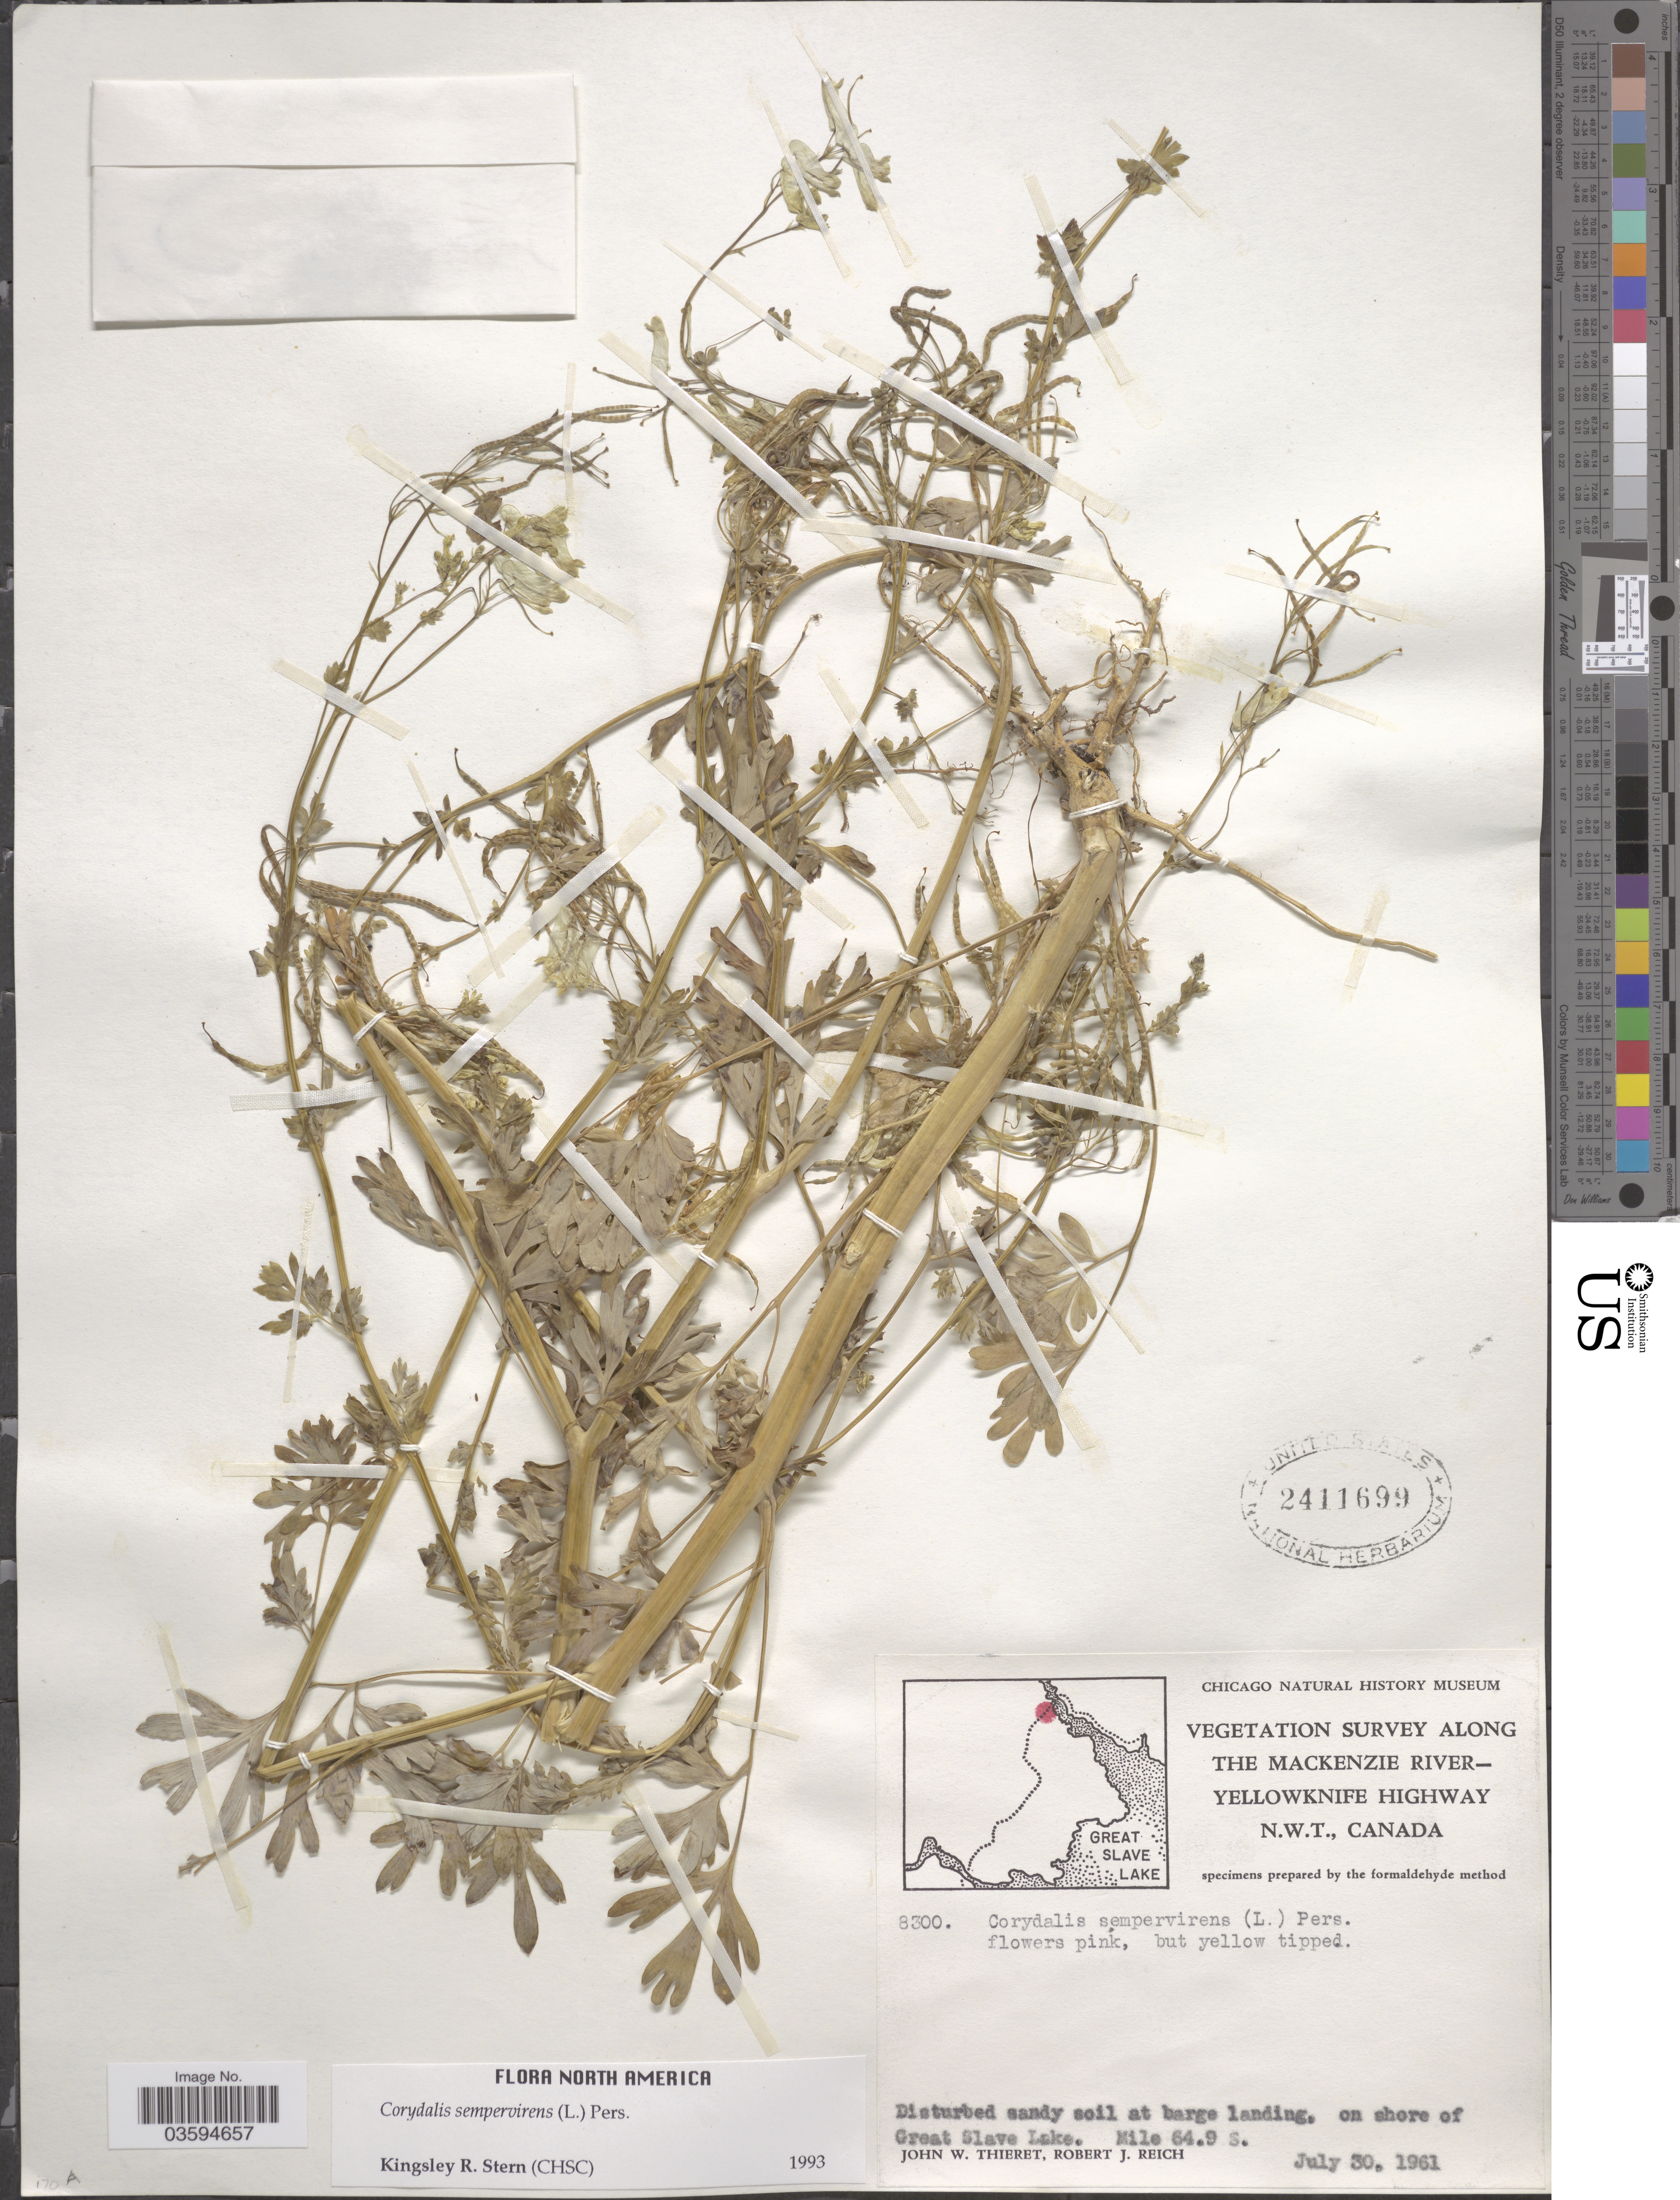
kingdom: Plantae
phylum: Tracheophyta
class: Magnoliopsida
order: Ranunculales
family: Papaveraceae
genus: Capnoides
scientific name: Capnoides sempervirens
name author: (L.) Borkh.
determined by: Strong, M. T., (US), Smithsonian Institution - National Museum of Natural History (UNITED STATES)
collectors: J. W. Thieret & R. Reich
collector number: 8300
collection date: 1961-07-30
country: Canada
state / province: Northwest Territories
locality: Along the Mackenzie River - Yellowknife Highway. On shore of Great Slave Lake. Mile 64.9 S.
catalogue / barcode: US 2411699